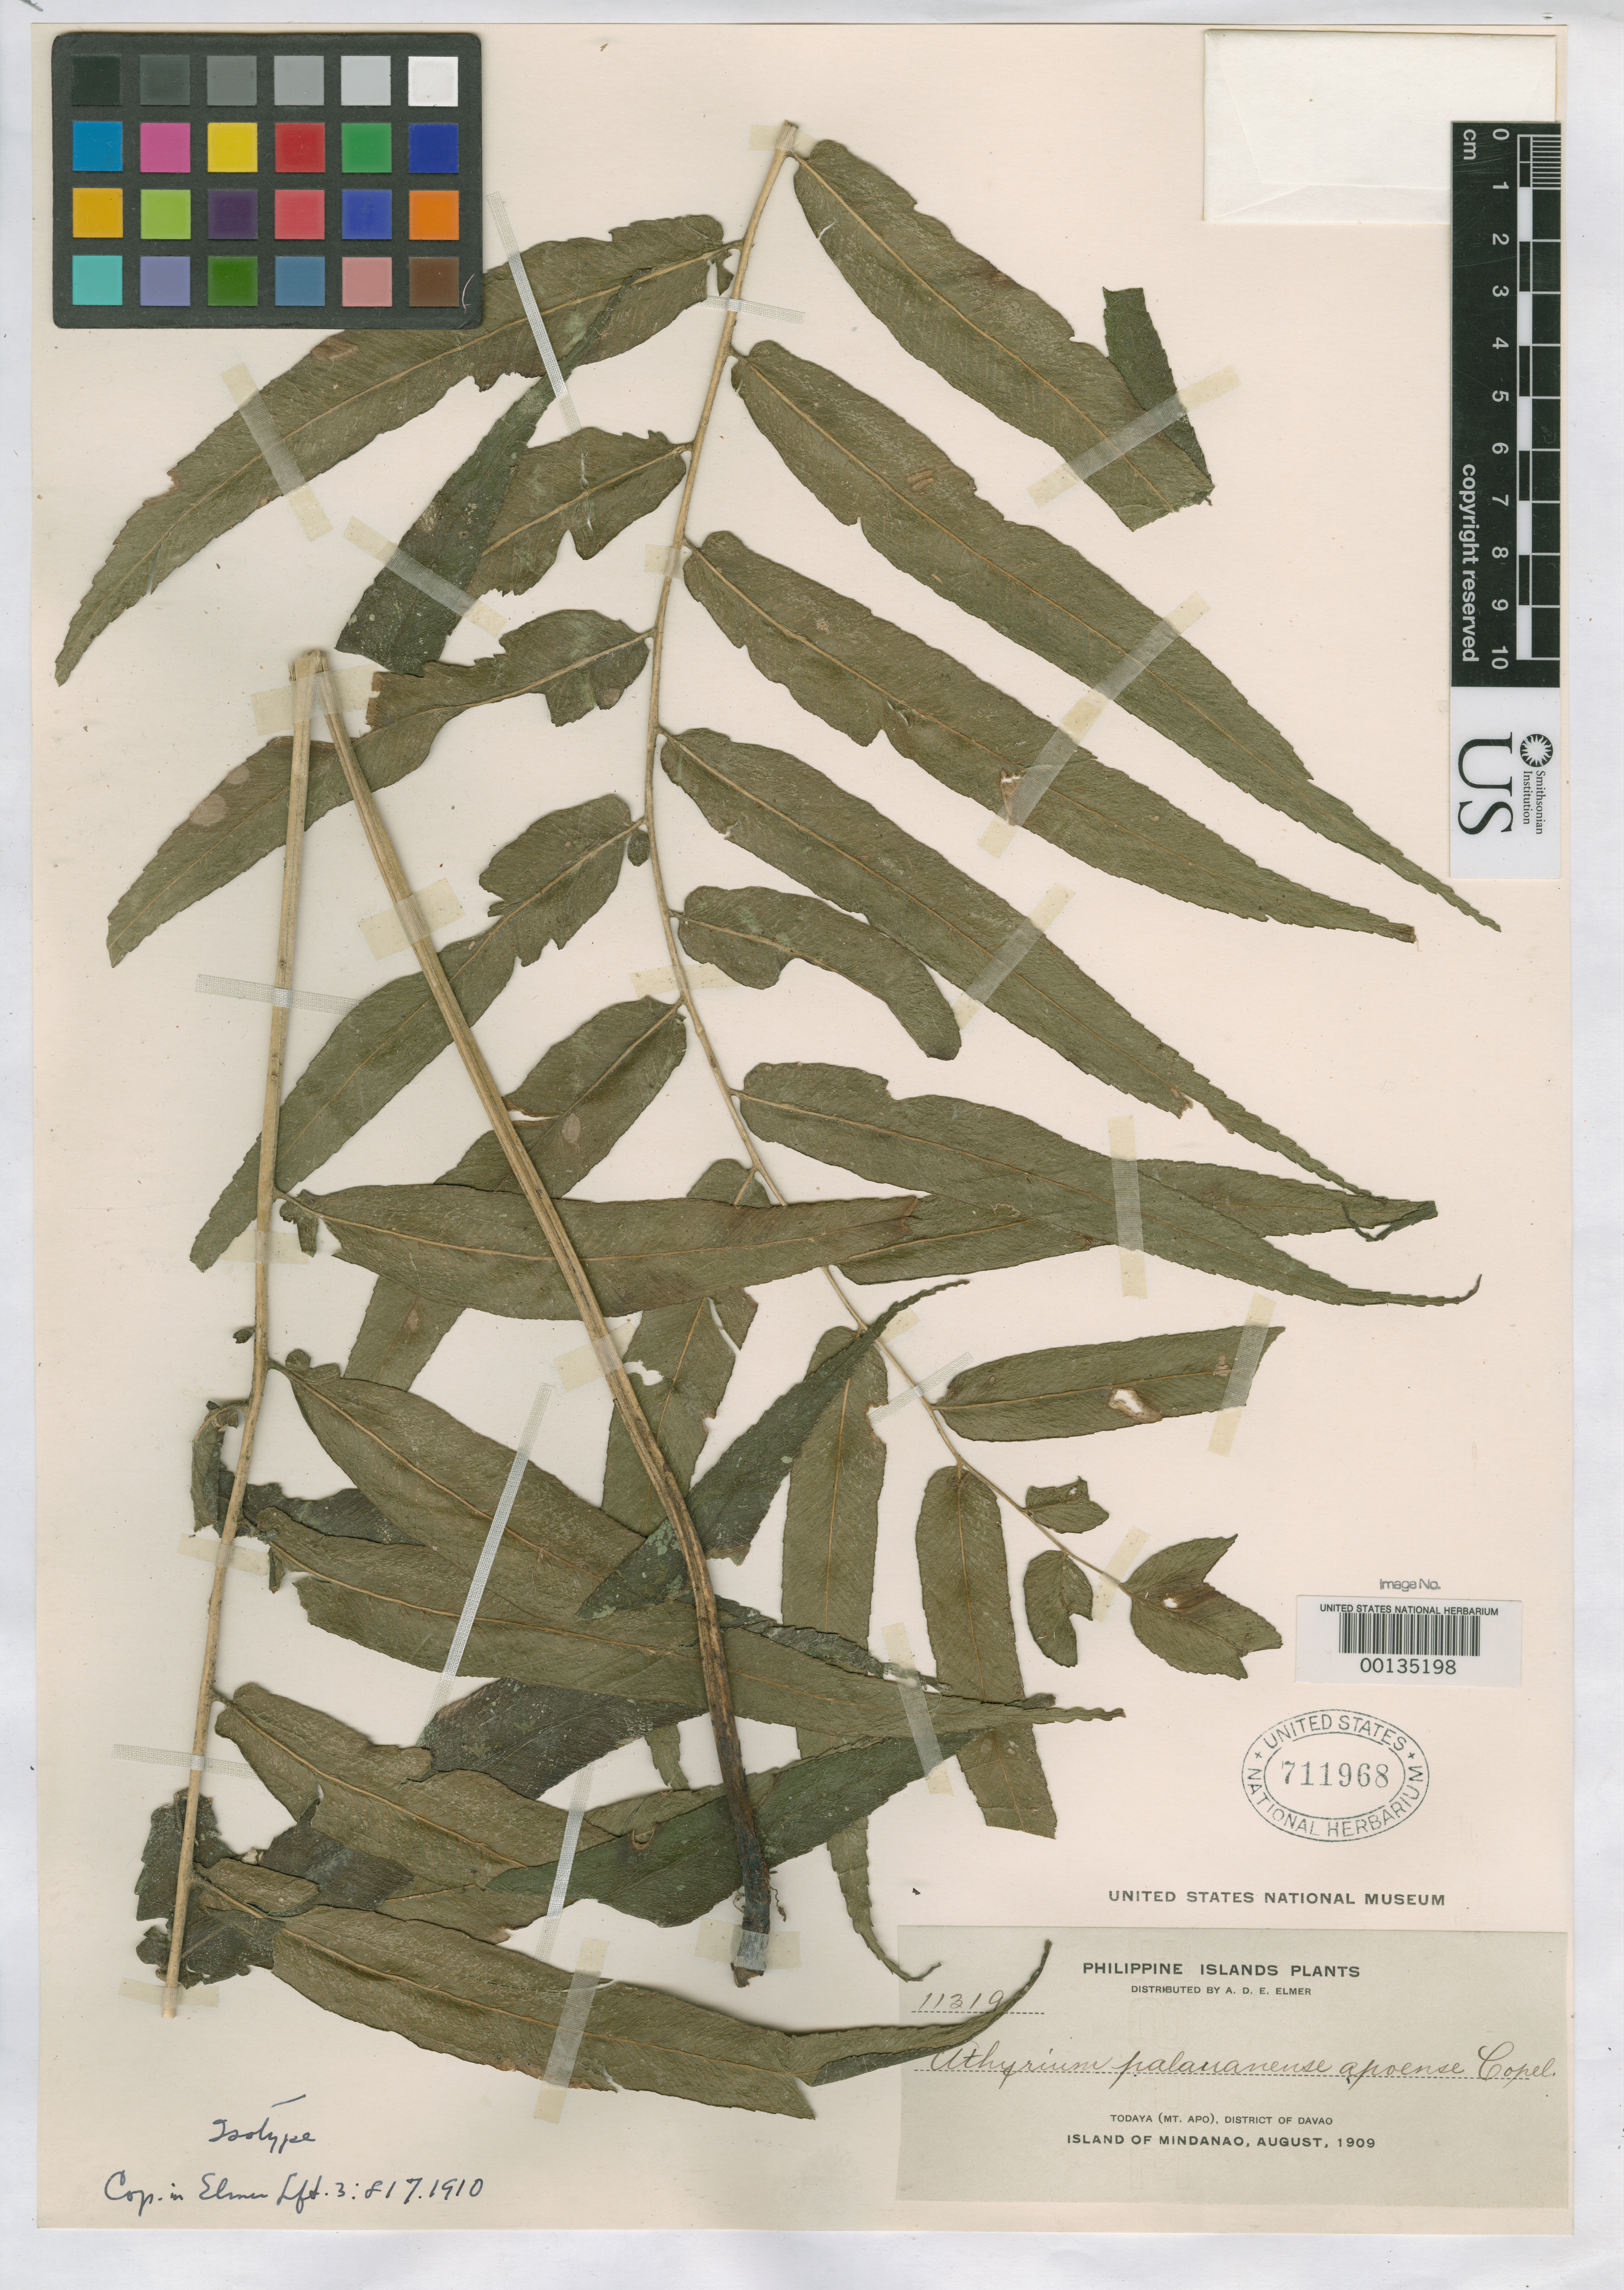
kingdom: Plantae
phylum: Tracheophyta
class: Polypodiopsida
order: Polypodiales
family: Athyriaceae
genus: Athyrium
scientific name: Athyrium palawanense var. apoense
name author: Copel. in Elmer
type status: Isosyntype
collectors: A. D. E. Elmer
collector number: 11319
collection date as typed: Aug 1909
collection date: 1909-08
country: Philippines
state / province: Davao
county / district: Davao del Sur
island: Mindanao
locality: Todaya (Mt. Apo), District of Davao, Island of Mindanao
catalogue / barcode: US 711968